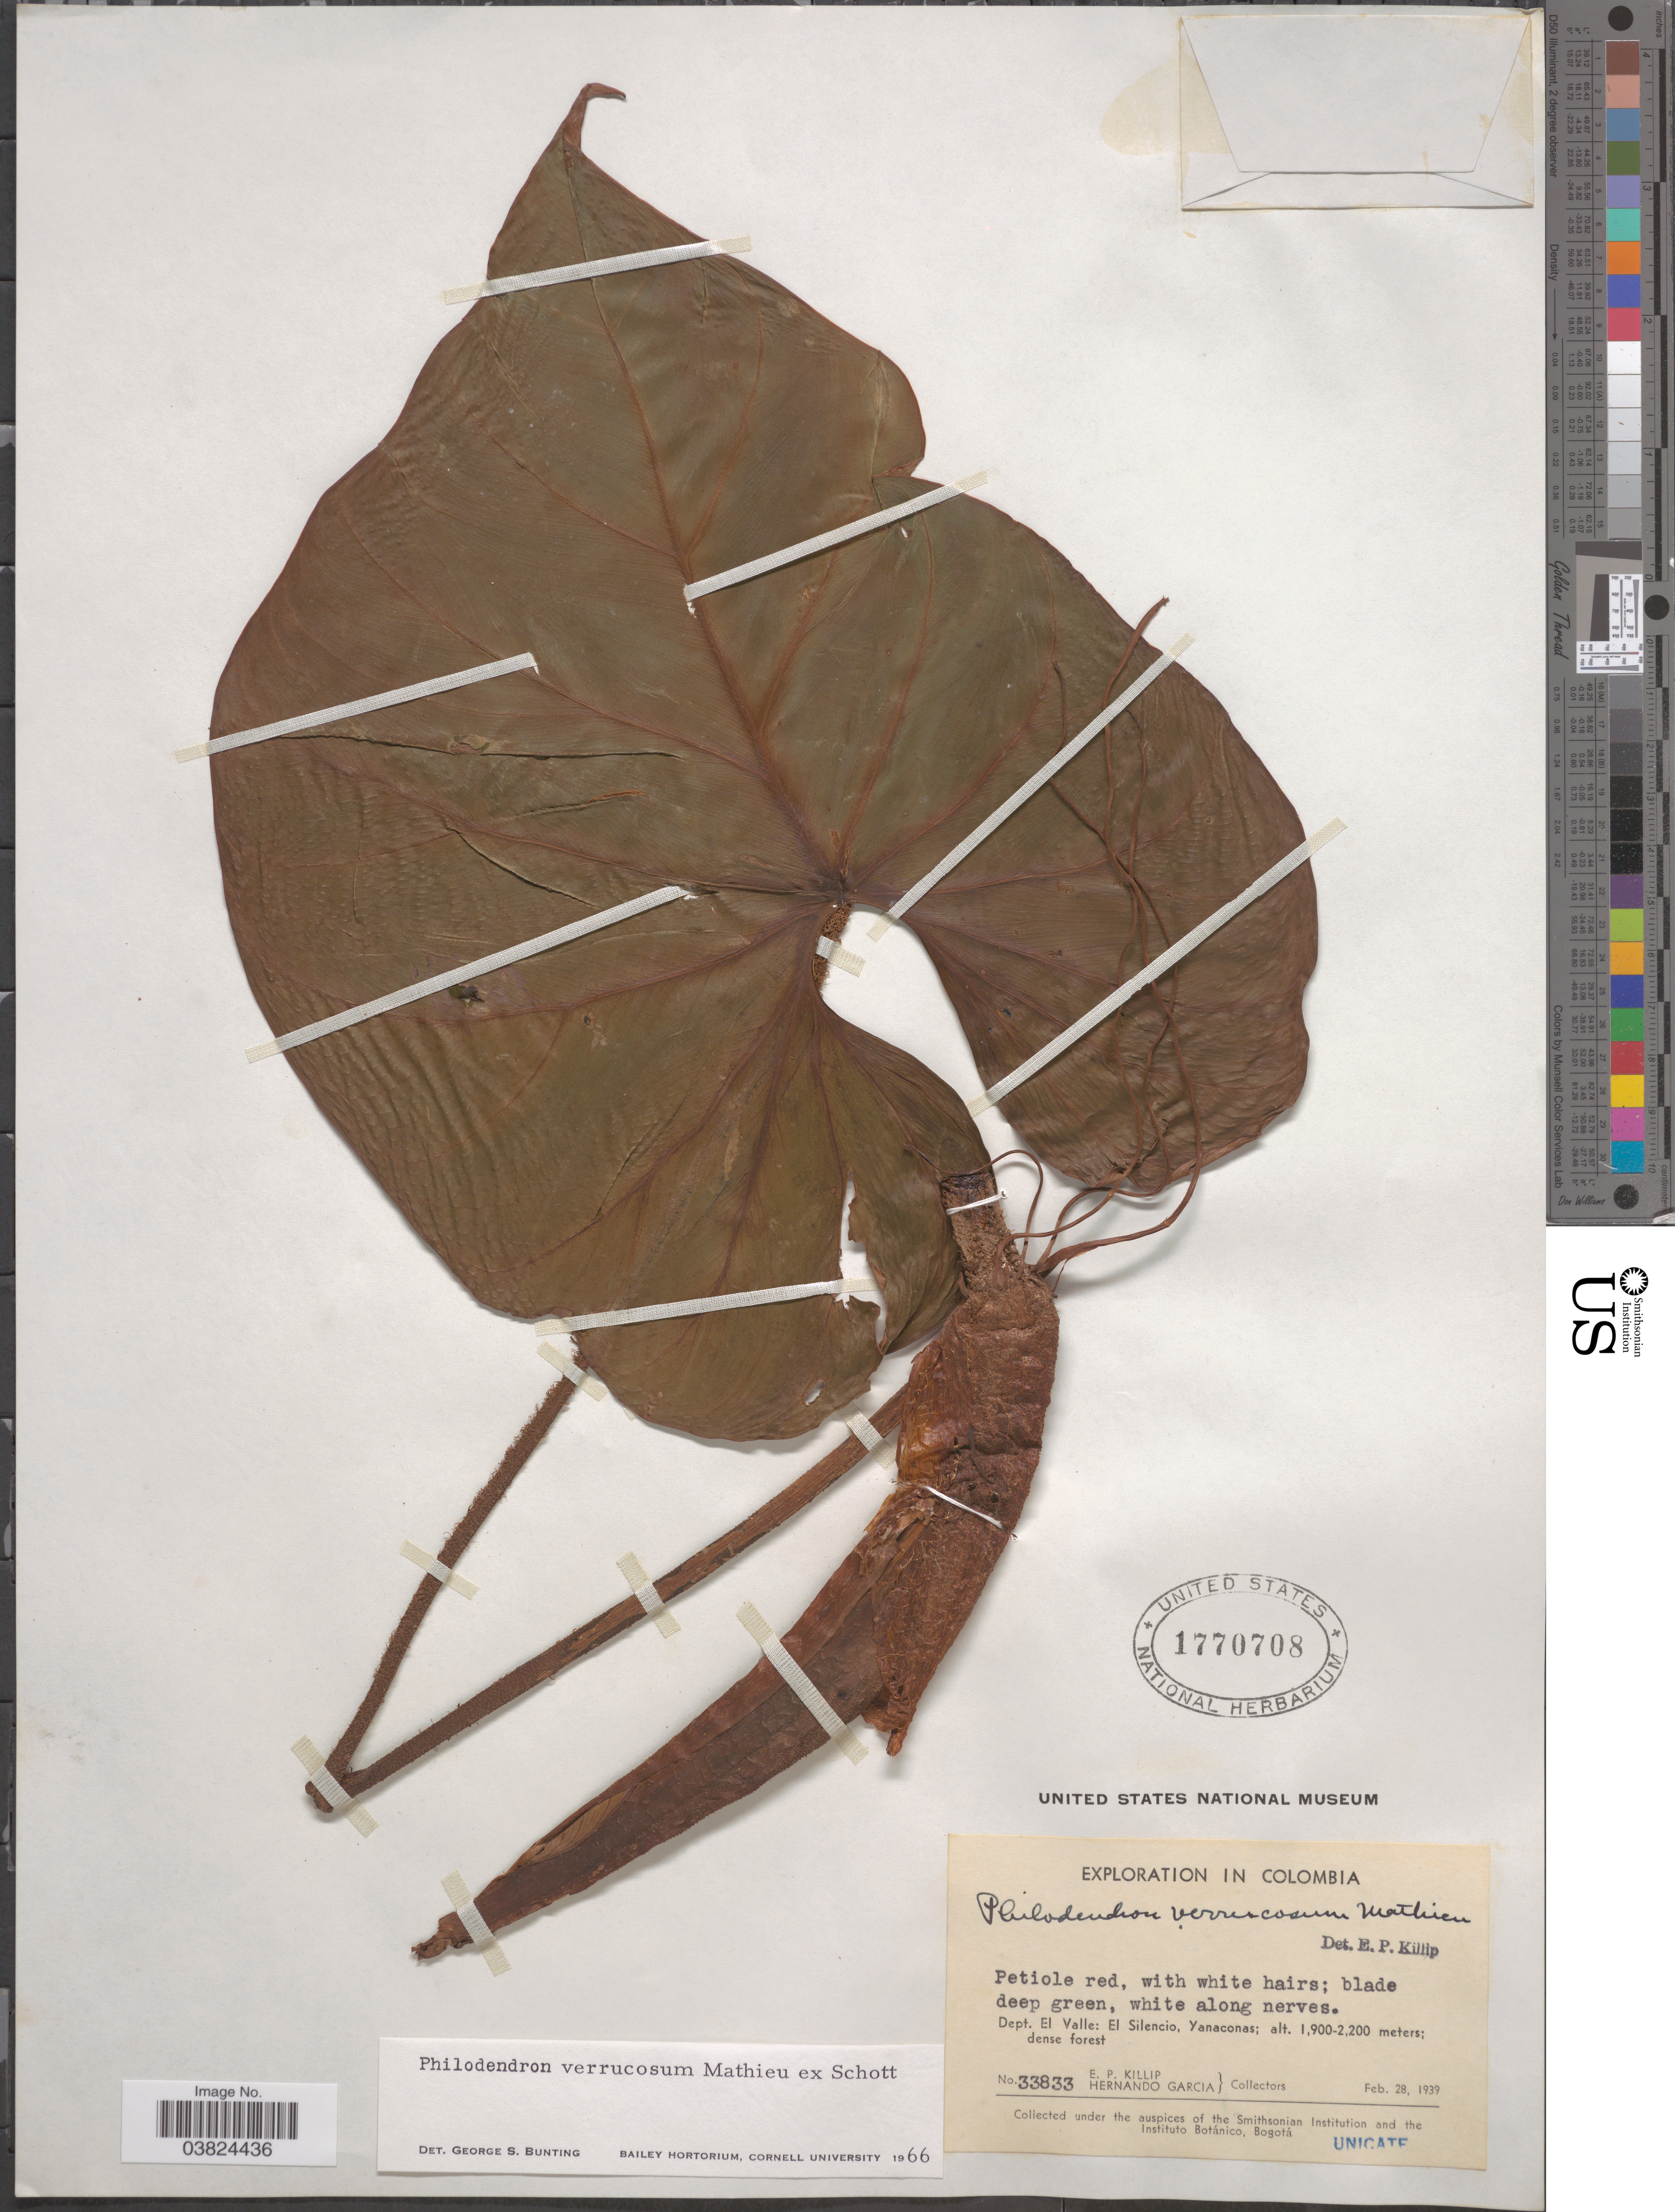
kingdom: Plantae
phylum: Tracheophyta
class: Liliopsida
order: Alismatales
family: Araceae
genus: Philodendron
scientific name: Philodendron verrucosum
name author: L. Mathieu ex Schott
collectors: E. P. Killip & H. Garcia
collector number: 33833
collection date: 1939-02-28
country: Colombia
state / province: Valle del Cauca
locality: Dept. El Valle: El Silencio, Yanaconas.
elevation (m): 1900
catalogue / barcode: US 1770708